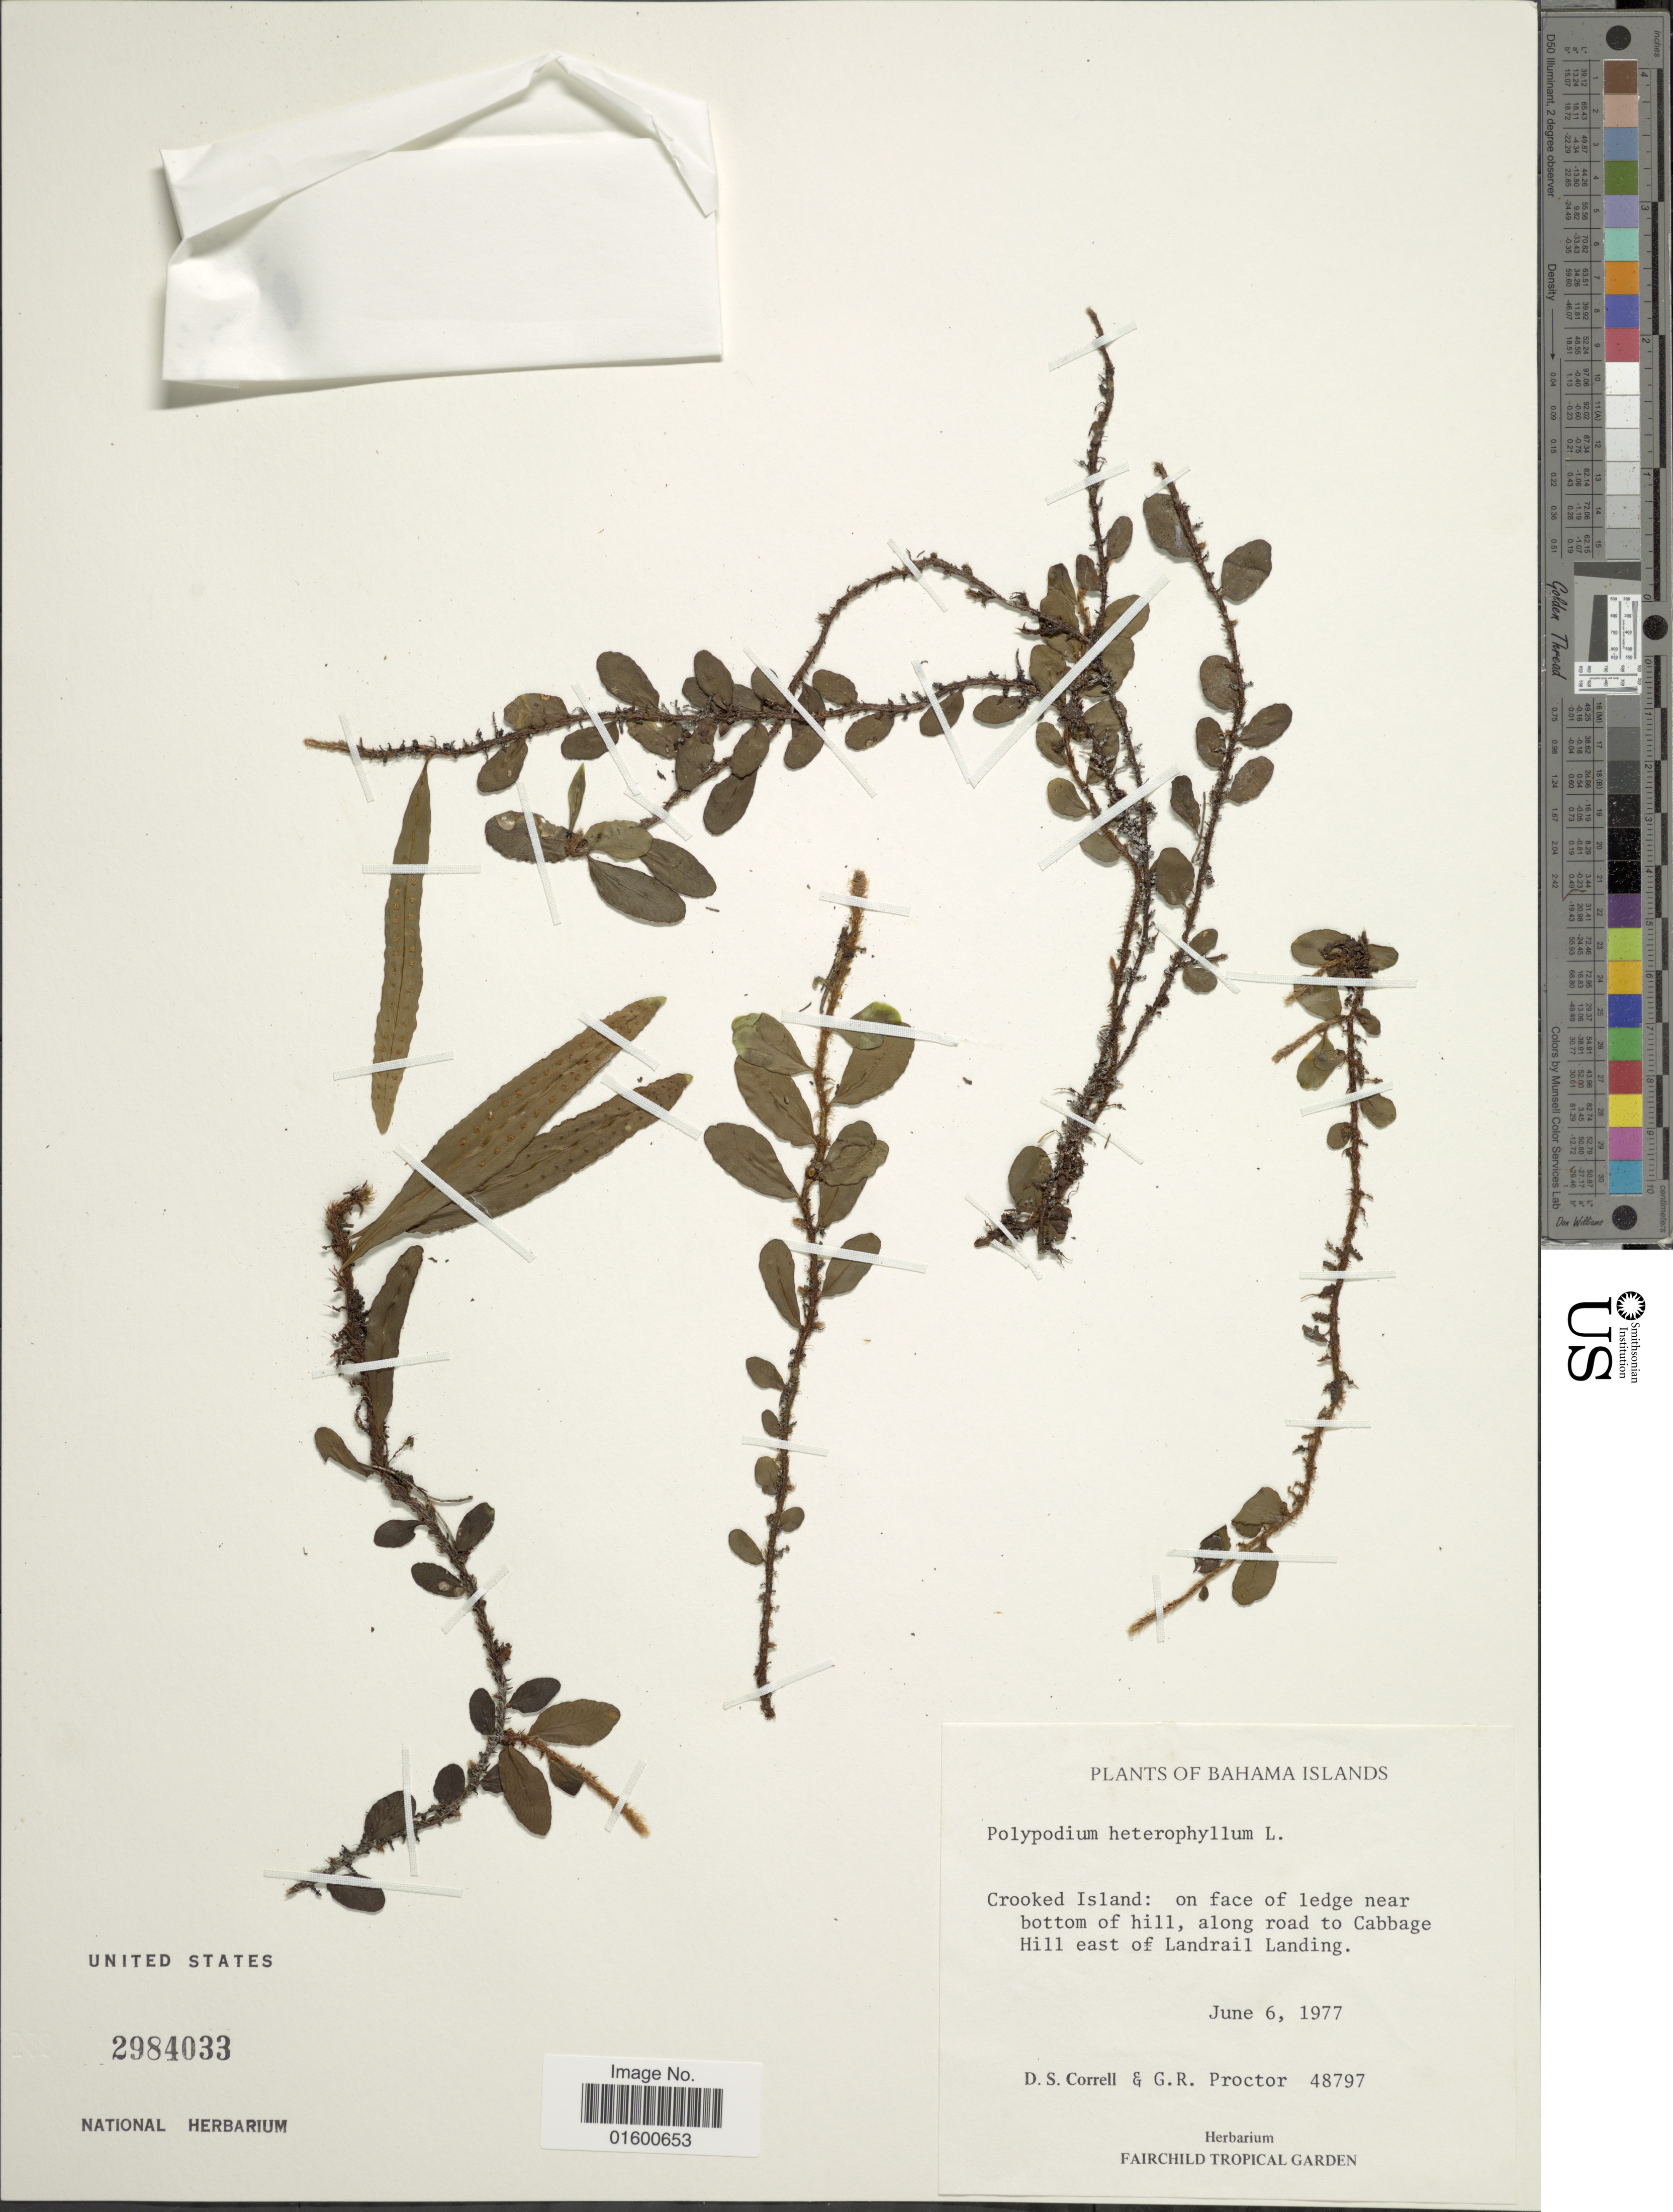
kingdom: Plantae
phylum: Tracheophyta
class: Polypodiopsida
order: Polypodiales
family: Polypodiaceae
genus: Microgramma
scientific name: Microgramma heterophylla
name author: (L.) Wherry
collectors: D. S. Correll & G. Proctor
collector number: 48797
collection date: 1977-06-06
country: Bahamas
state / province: Acklins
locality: Bahama Islands, Crooked Island, along road to Hill east of Landrail Landing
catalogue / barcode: US 2984033